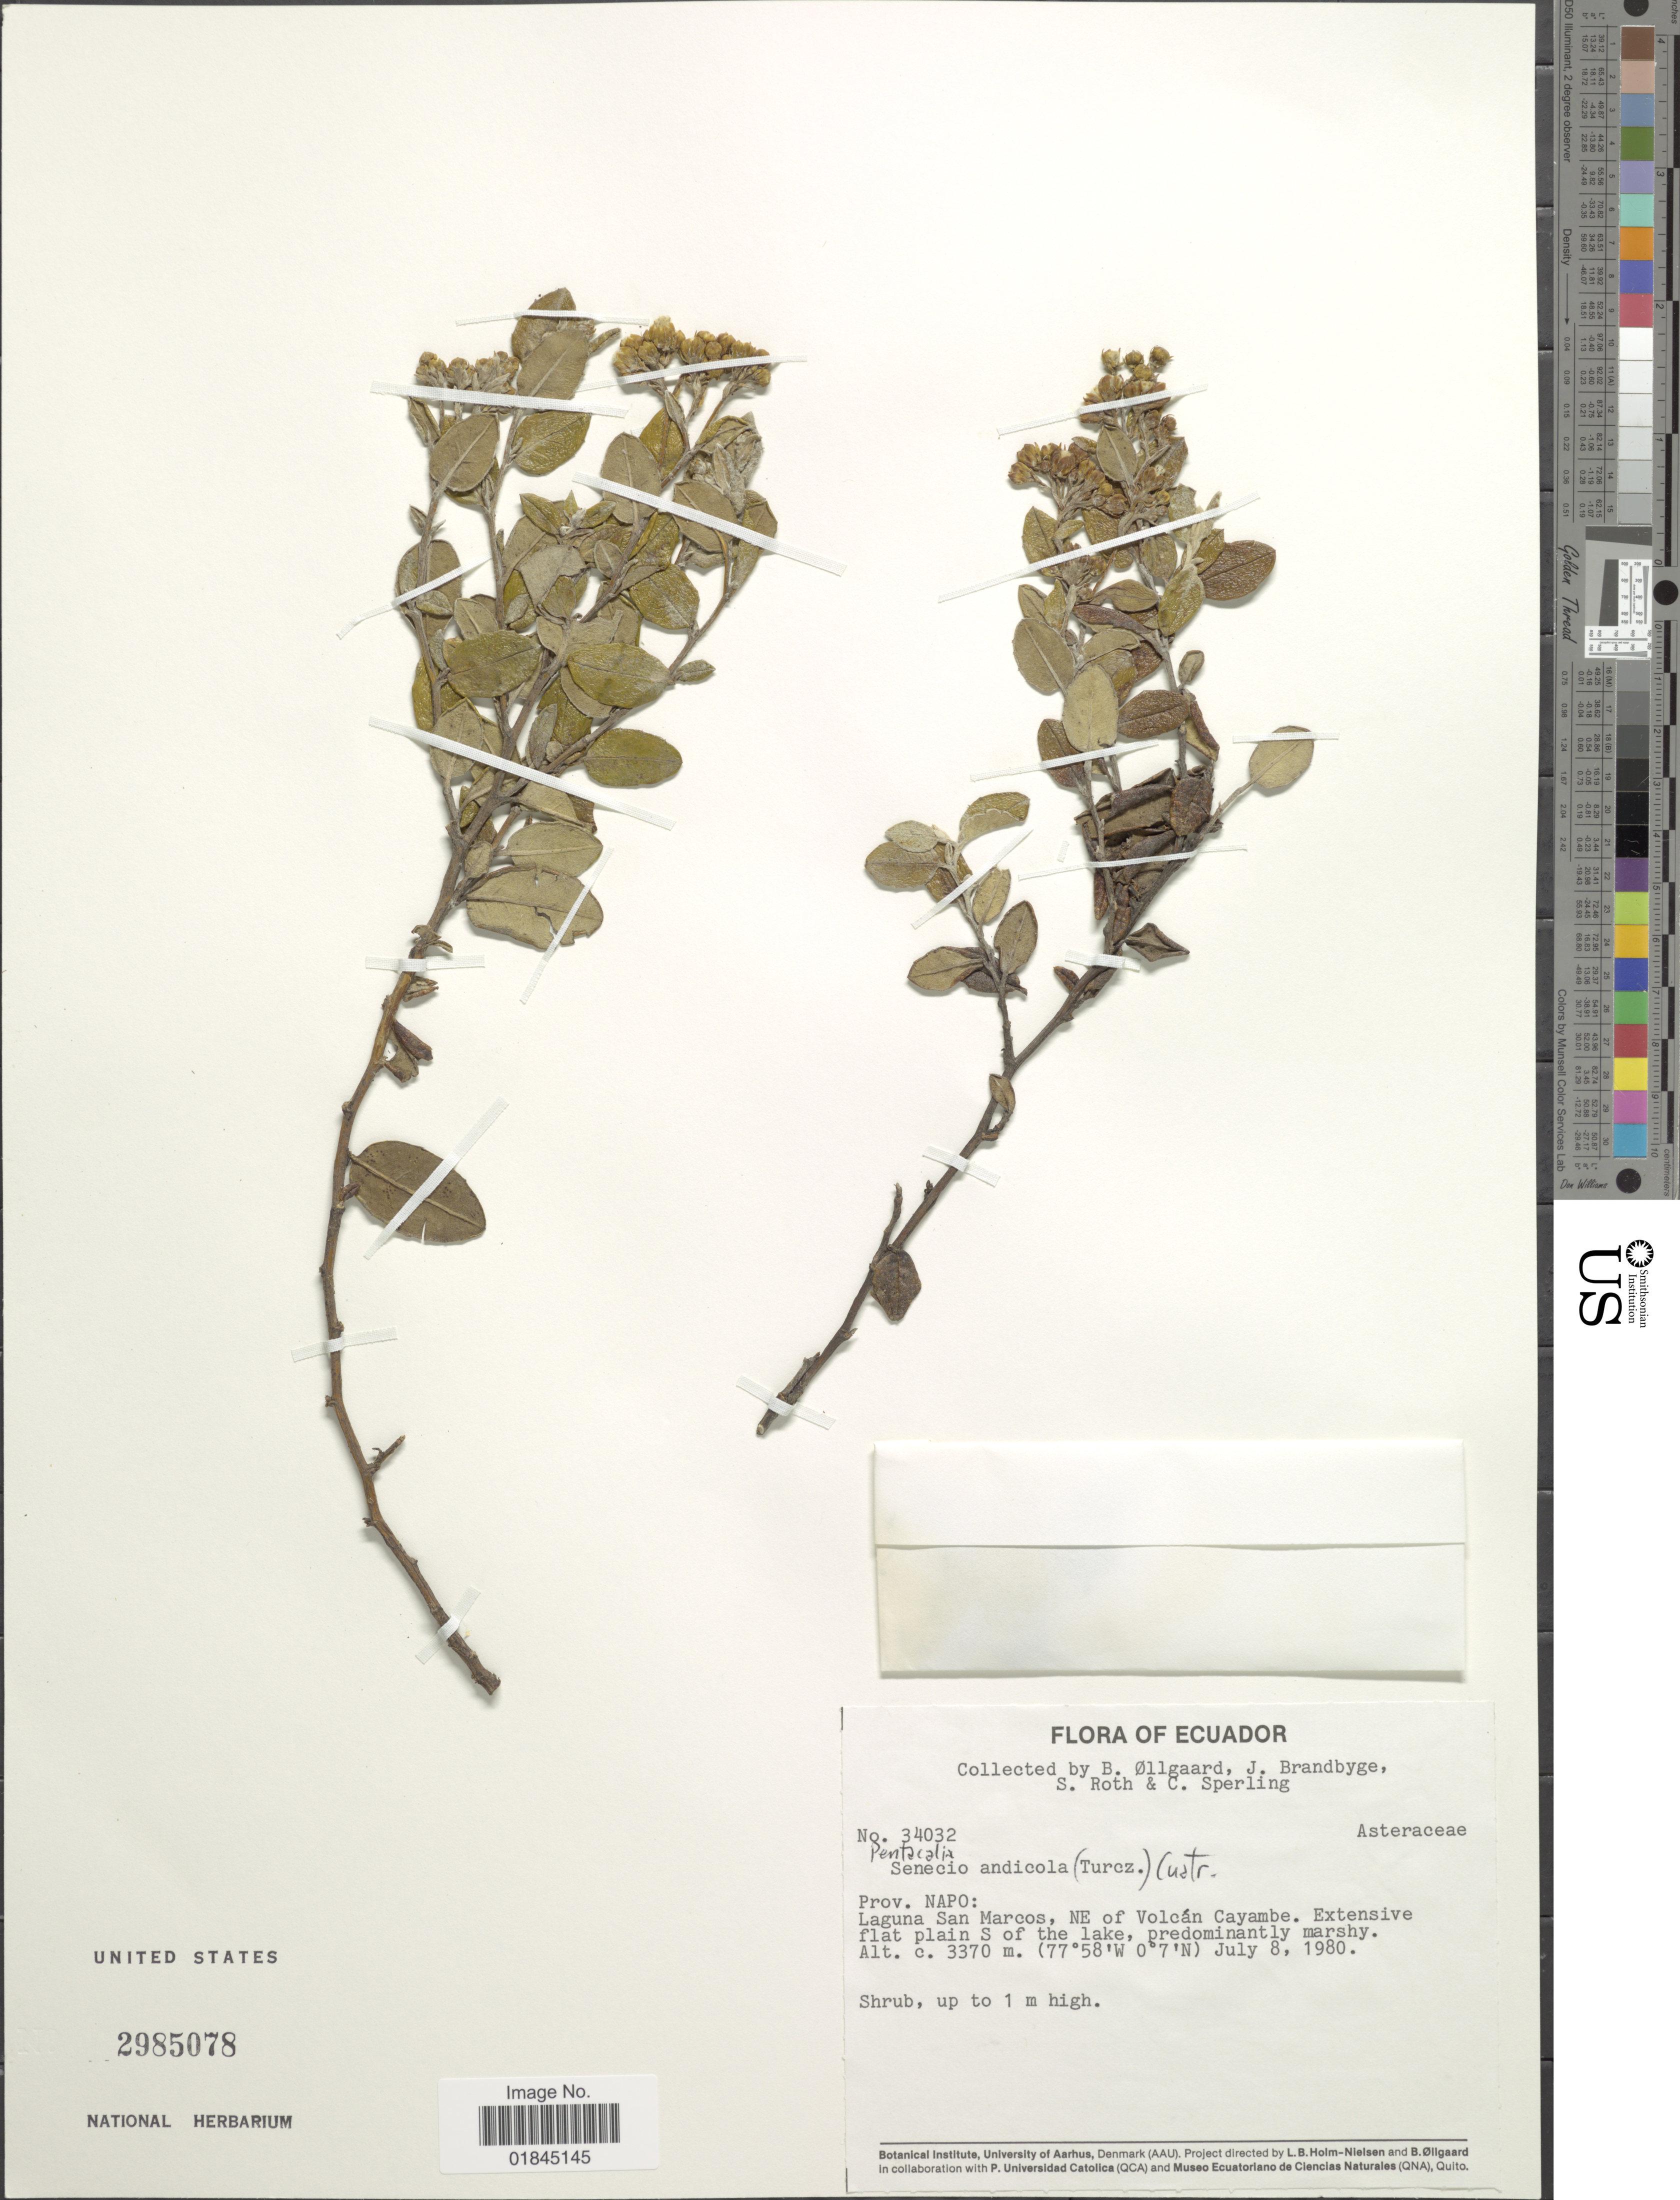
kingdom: Plantae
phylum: Tracheophyta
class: Magnoliopsida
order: Asterales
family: Asteraceae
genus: Pentacalia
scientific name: Pentacalia andicola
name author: (Turcz.) Cuatrec.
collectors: B. Øllgaard, J. Brandbyge, S. Roth & C. Sperling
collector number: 34032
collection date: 1980-07-08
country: Ecuador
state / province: Napo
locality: Prov. Napo: Laguna San Marcos, NE of Volcán Cayambe. Extensive flat plain S of the lake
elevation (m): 3370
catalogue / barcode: US 2985078